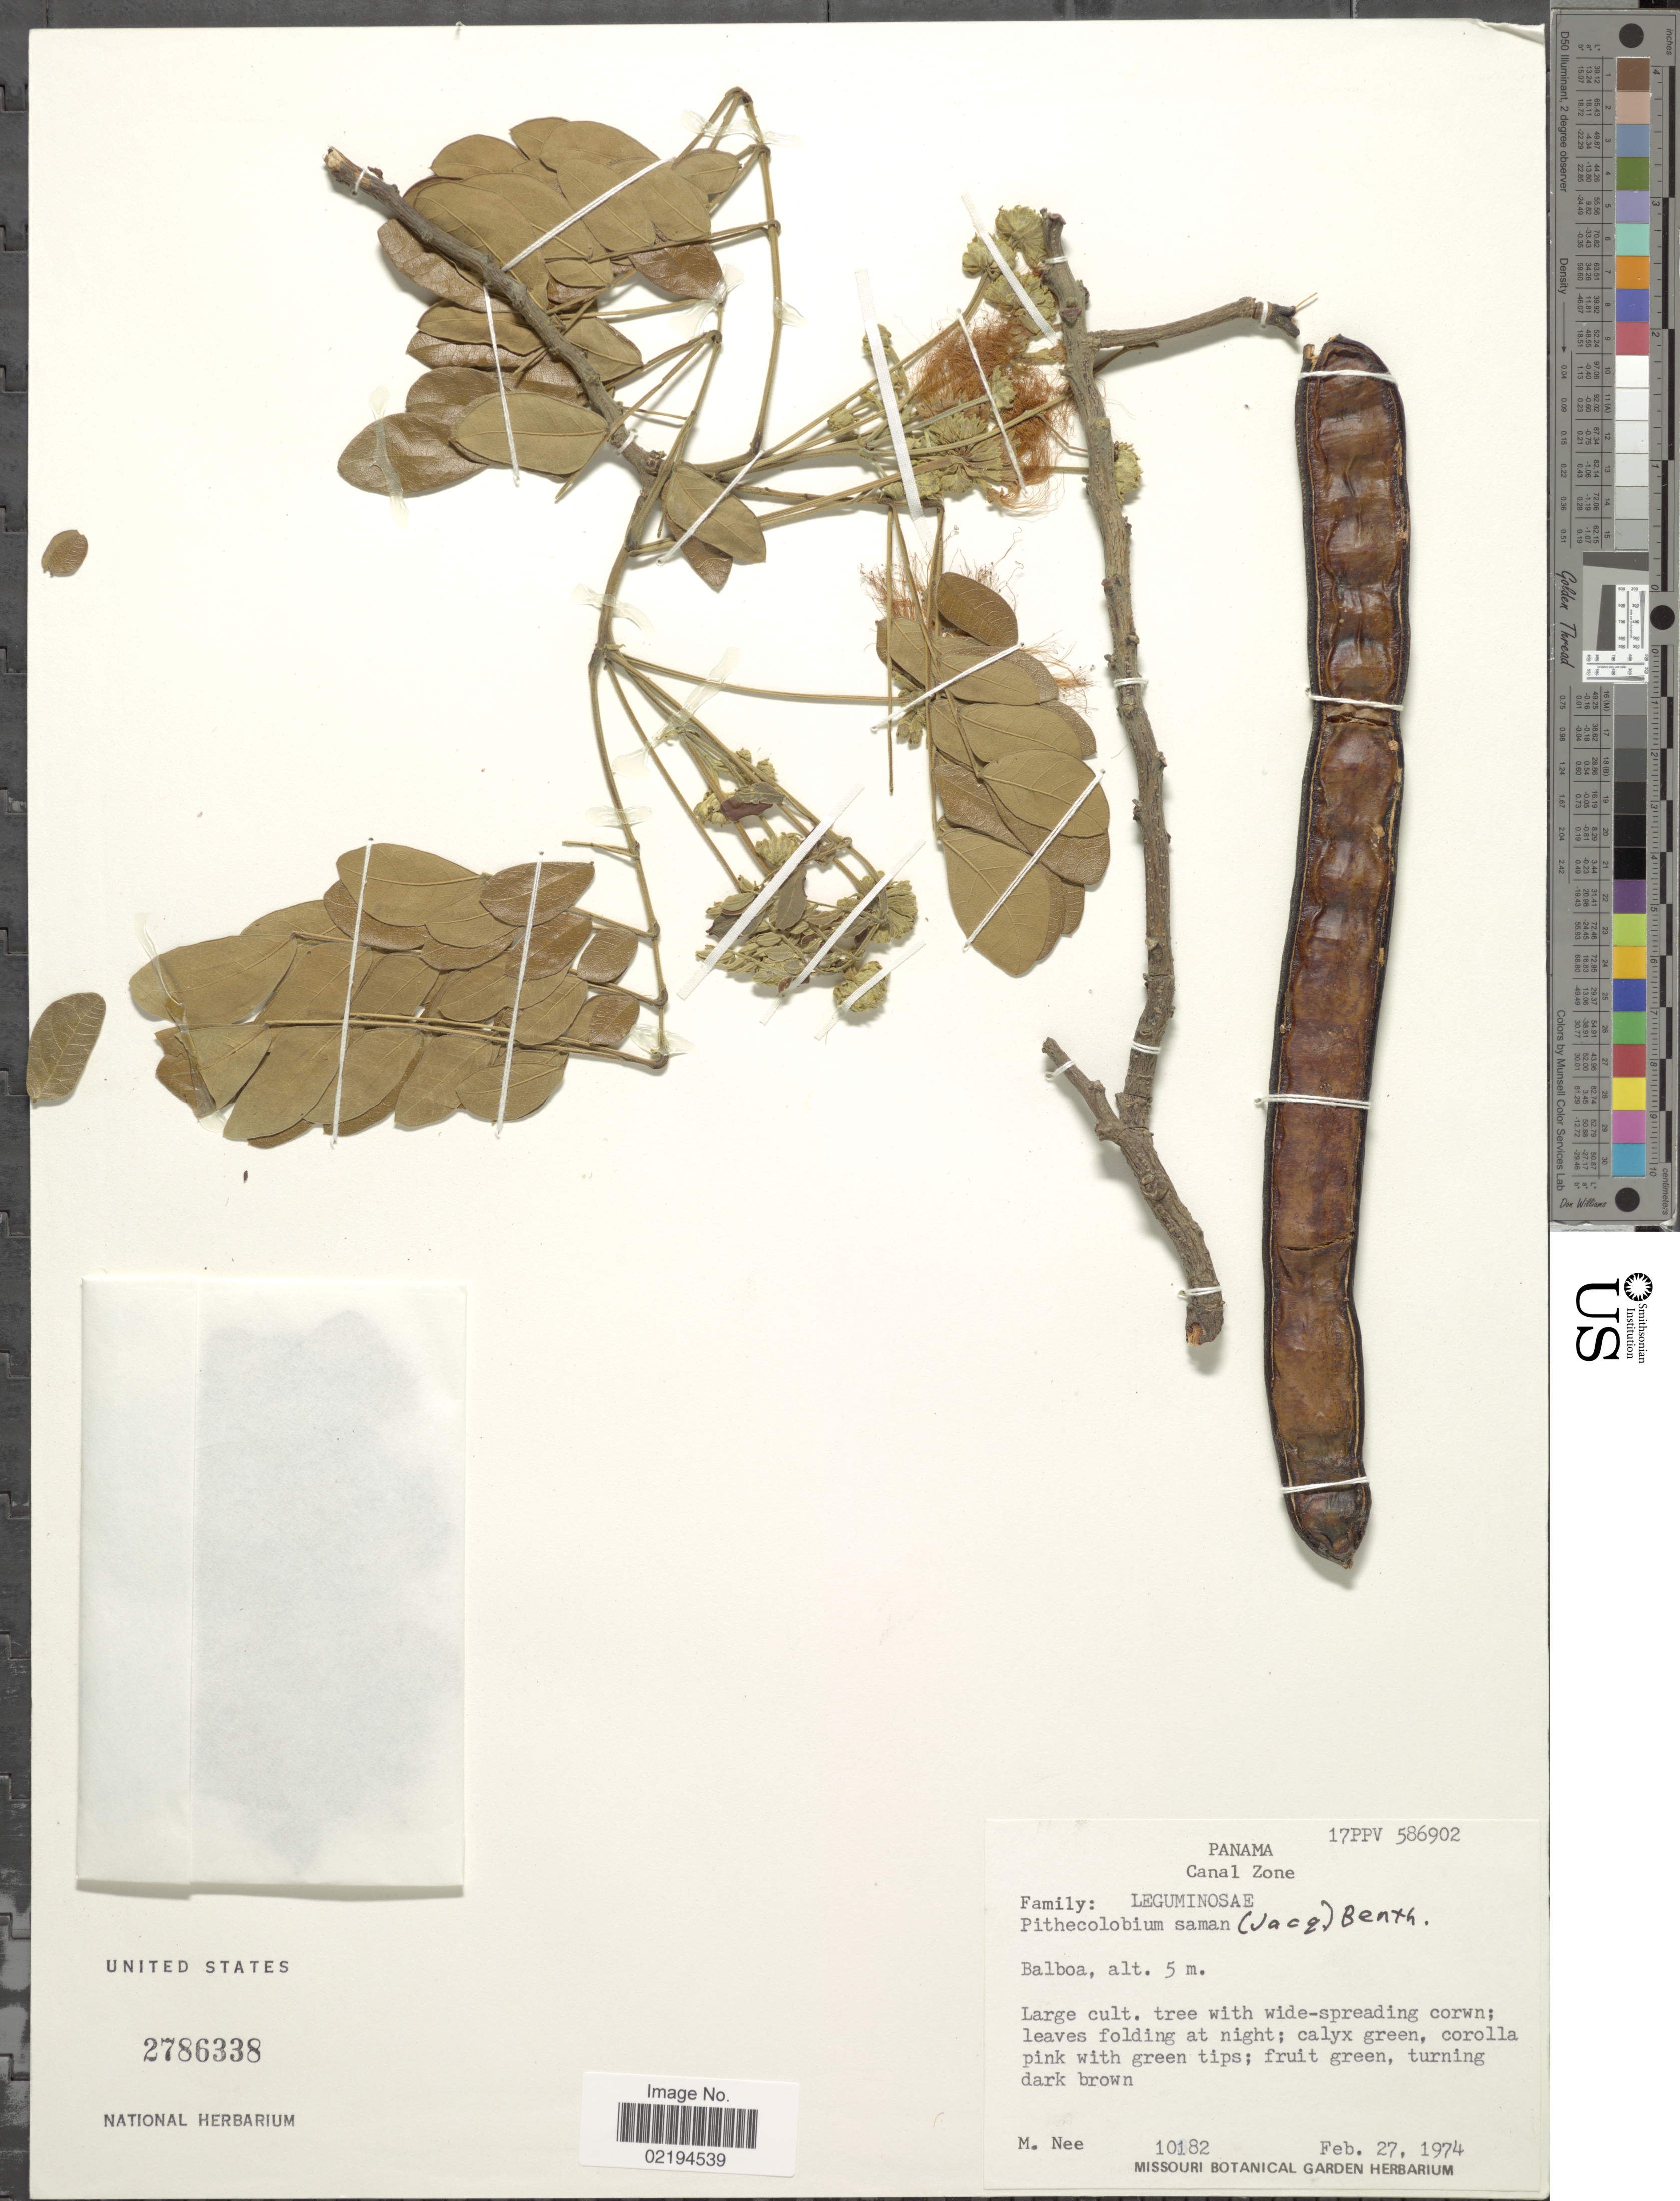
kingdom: Plantae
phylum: Tracheophyta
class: Magnoliopsida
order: Fabales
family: Fabaceae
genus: Samanea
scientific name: Samanea saman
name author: (Jacq.) Merr.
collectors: M. Nee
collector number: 10182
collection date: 1974-02-27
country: Panama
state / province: Colón / Panamá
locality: Balboa, Canal Zone.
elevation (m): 5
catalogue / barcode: US 2786338